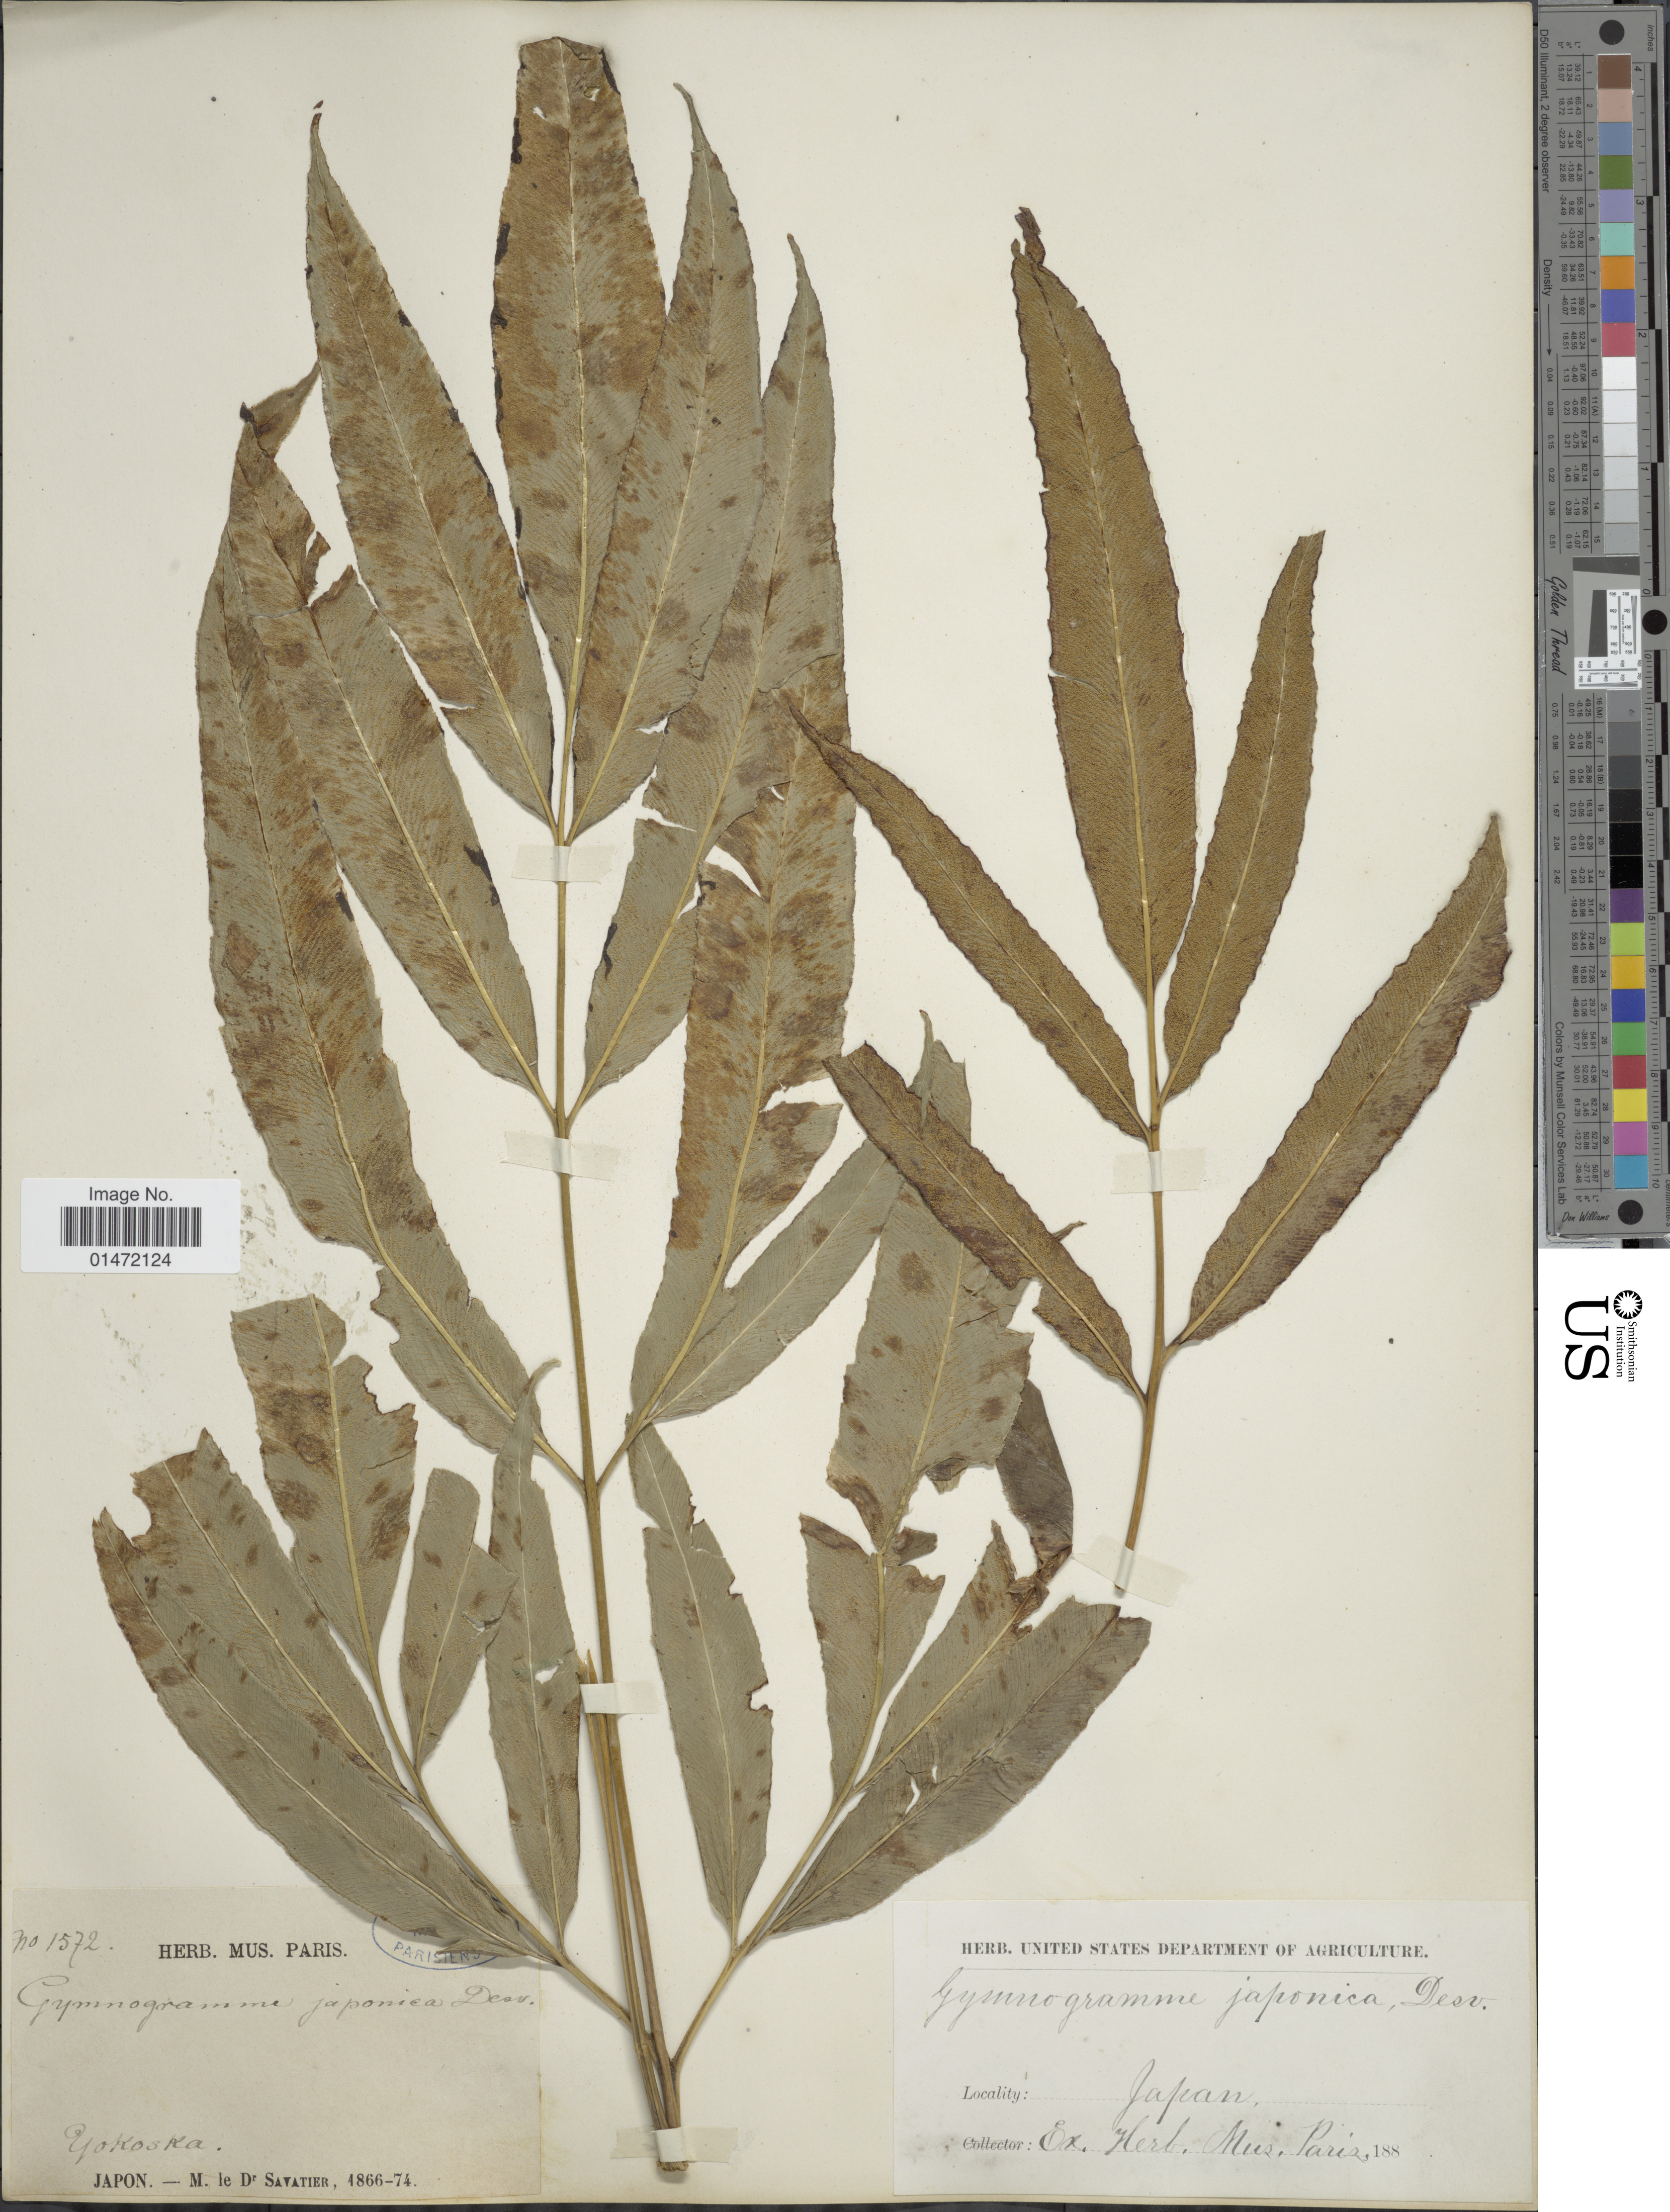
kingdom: Plantae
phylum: Tracheophyta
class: Polypodiopsida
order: Polypodiales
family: Pteridaceae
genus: Coniogramme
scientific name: Coniogramme japonica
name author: (Thunb. ex Murray) Diels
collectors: Savatier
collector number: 1572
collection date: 1866/1874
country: Japan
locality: Yokoska